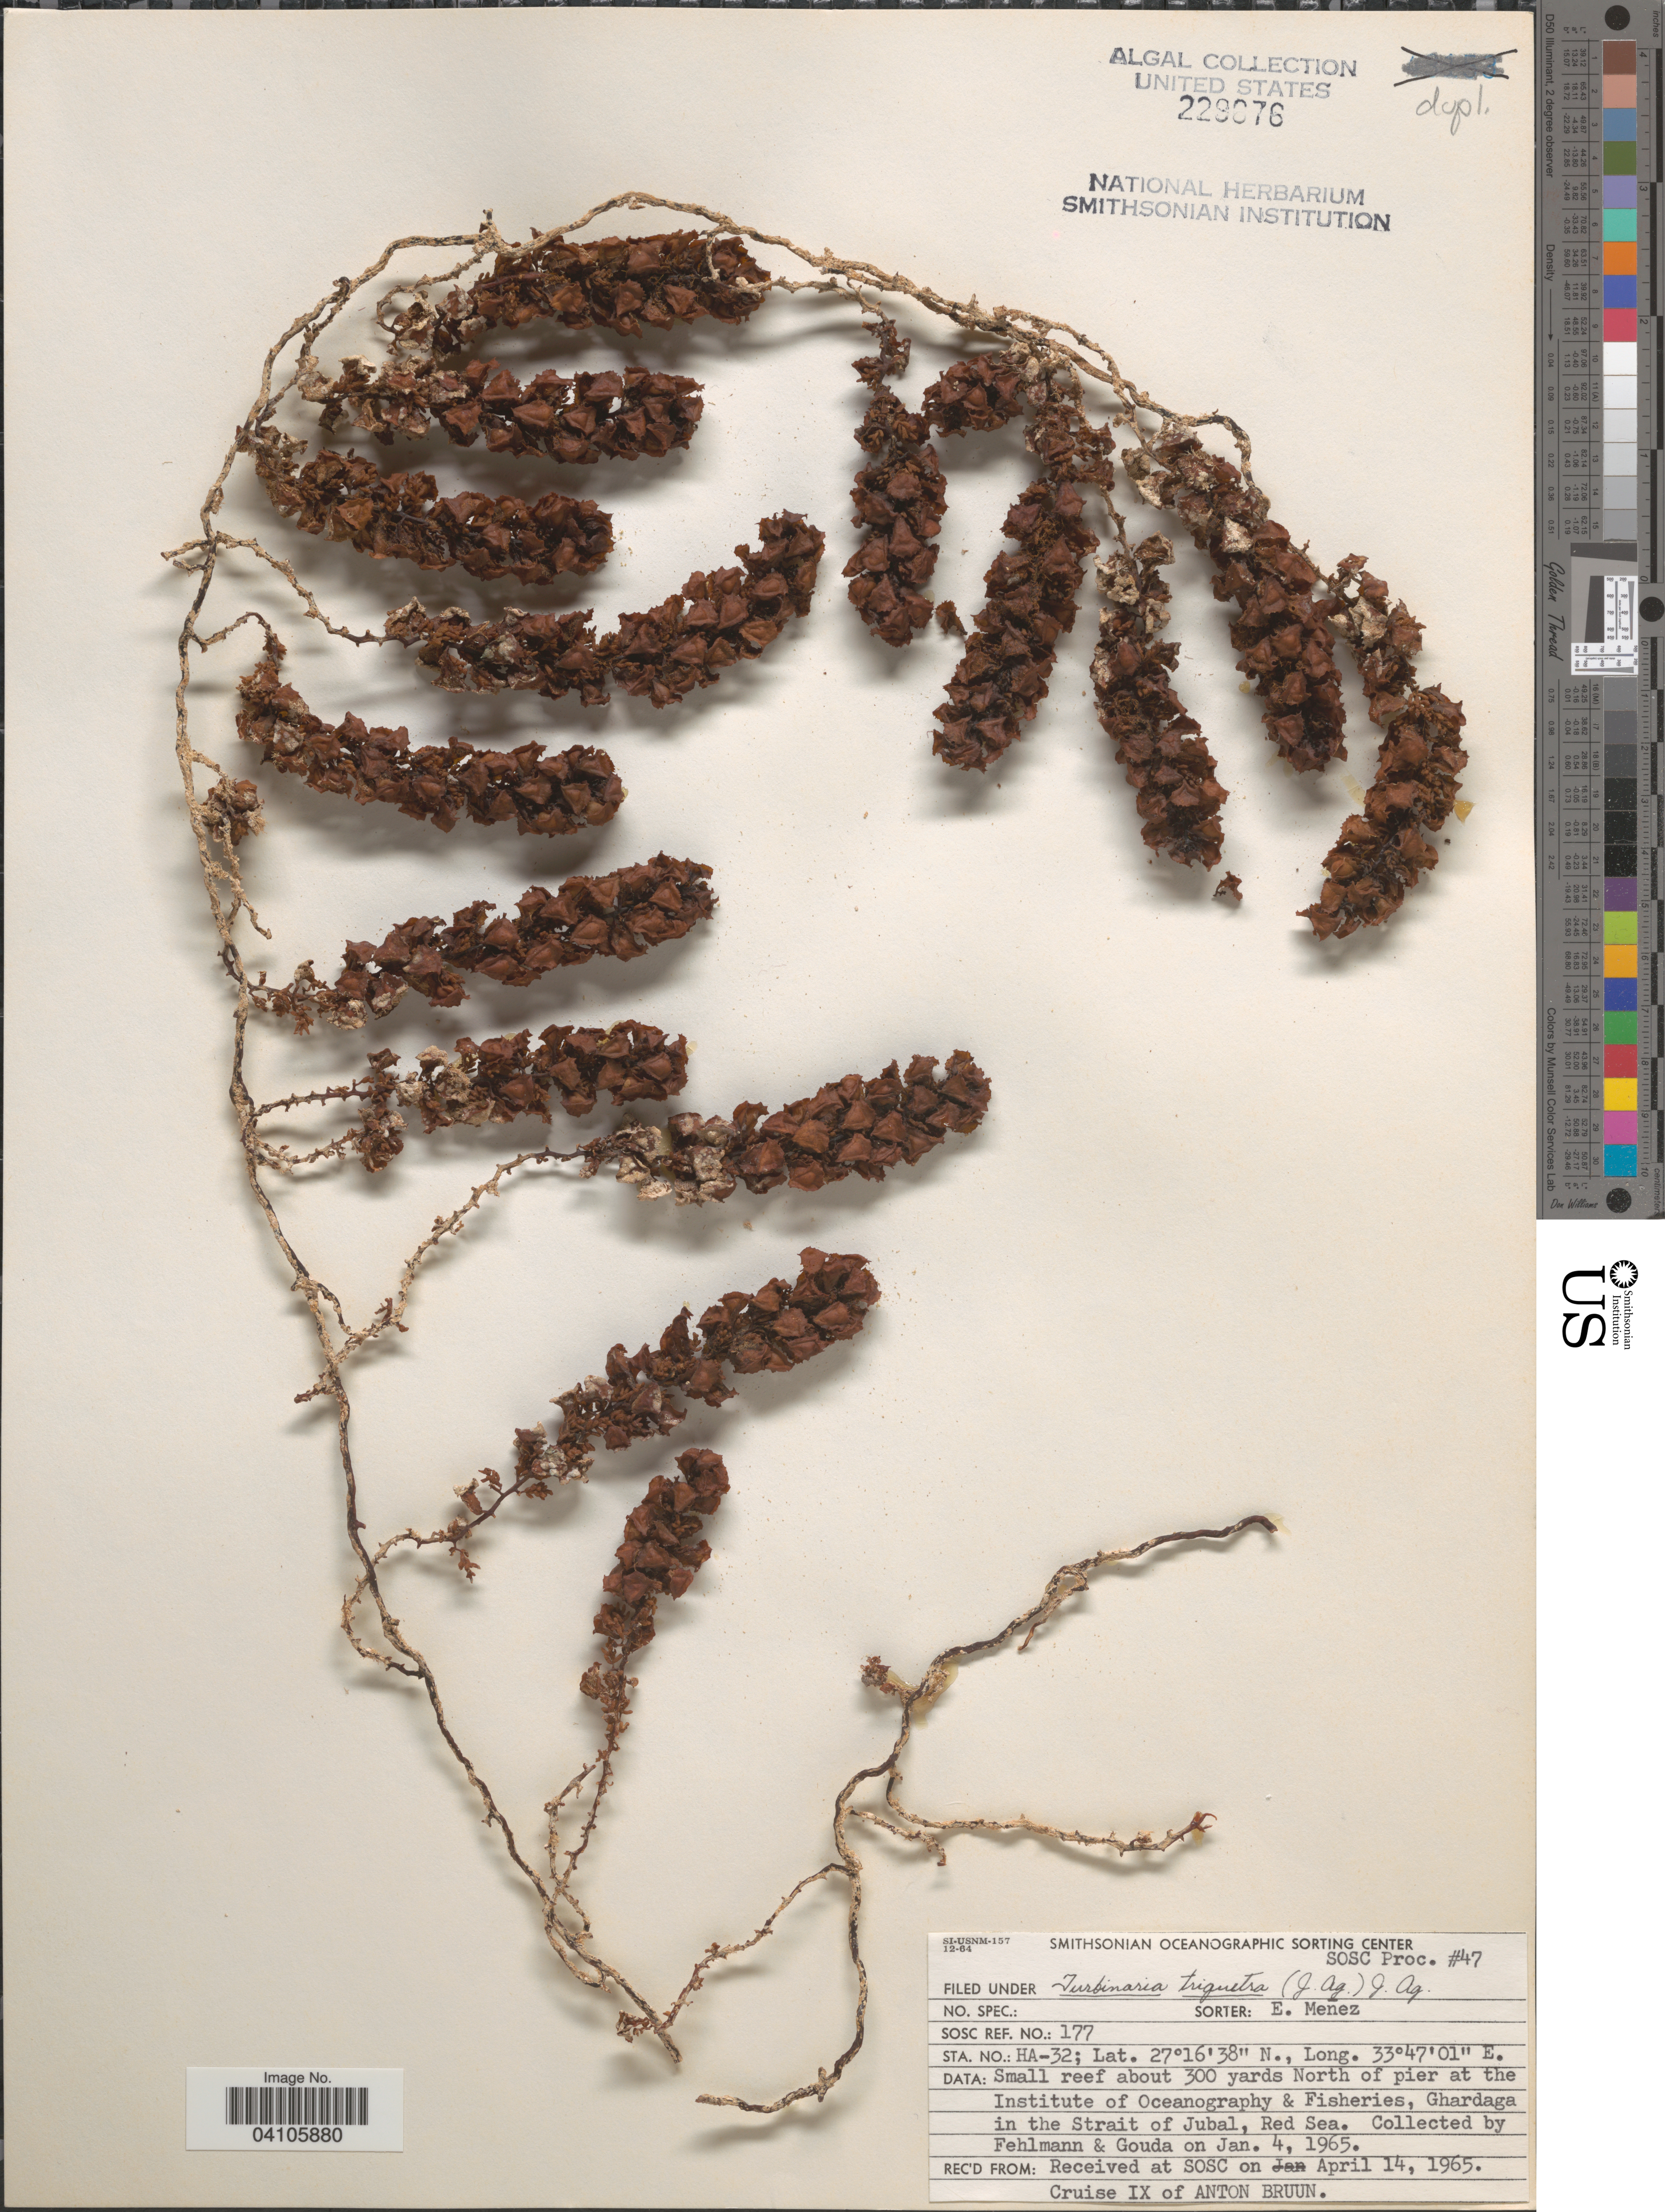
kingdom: Chromista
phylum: Ochrophyta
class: Phaeophyceae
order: Fucales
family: Sargassaceae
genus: Turbinaria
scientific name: Turbinaria triquetra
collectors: Fehlmann & Gouda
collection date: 1965-01-04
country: Egypt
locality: Small reef about 300 yards North of pier at the Institute of Oceanography & Fisheries, Ghardaga in the Strait of Jubal, Red Sea. Sta. no.:HA-32.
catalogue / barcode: US 229676